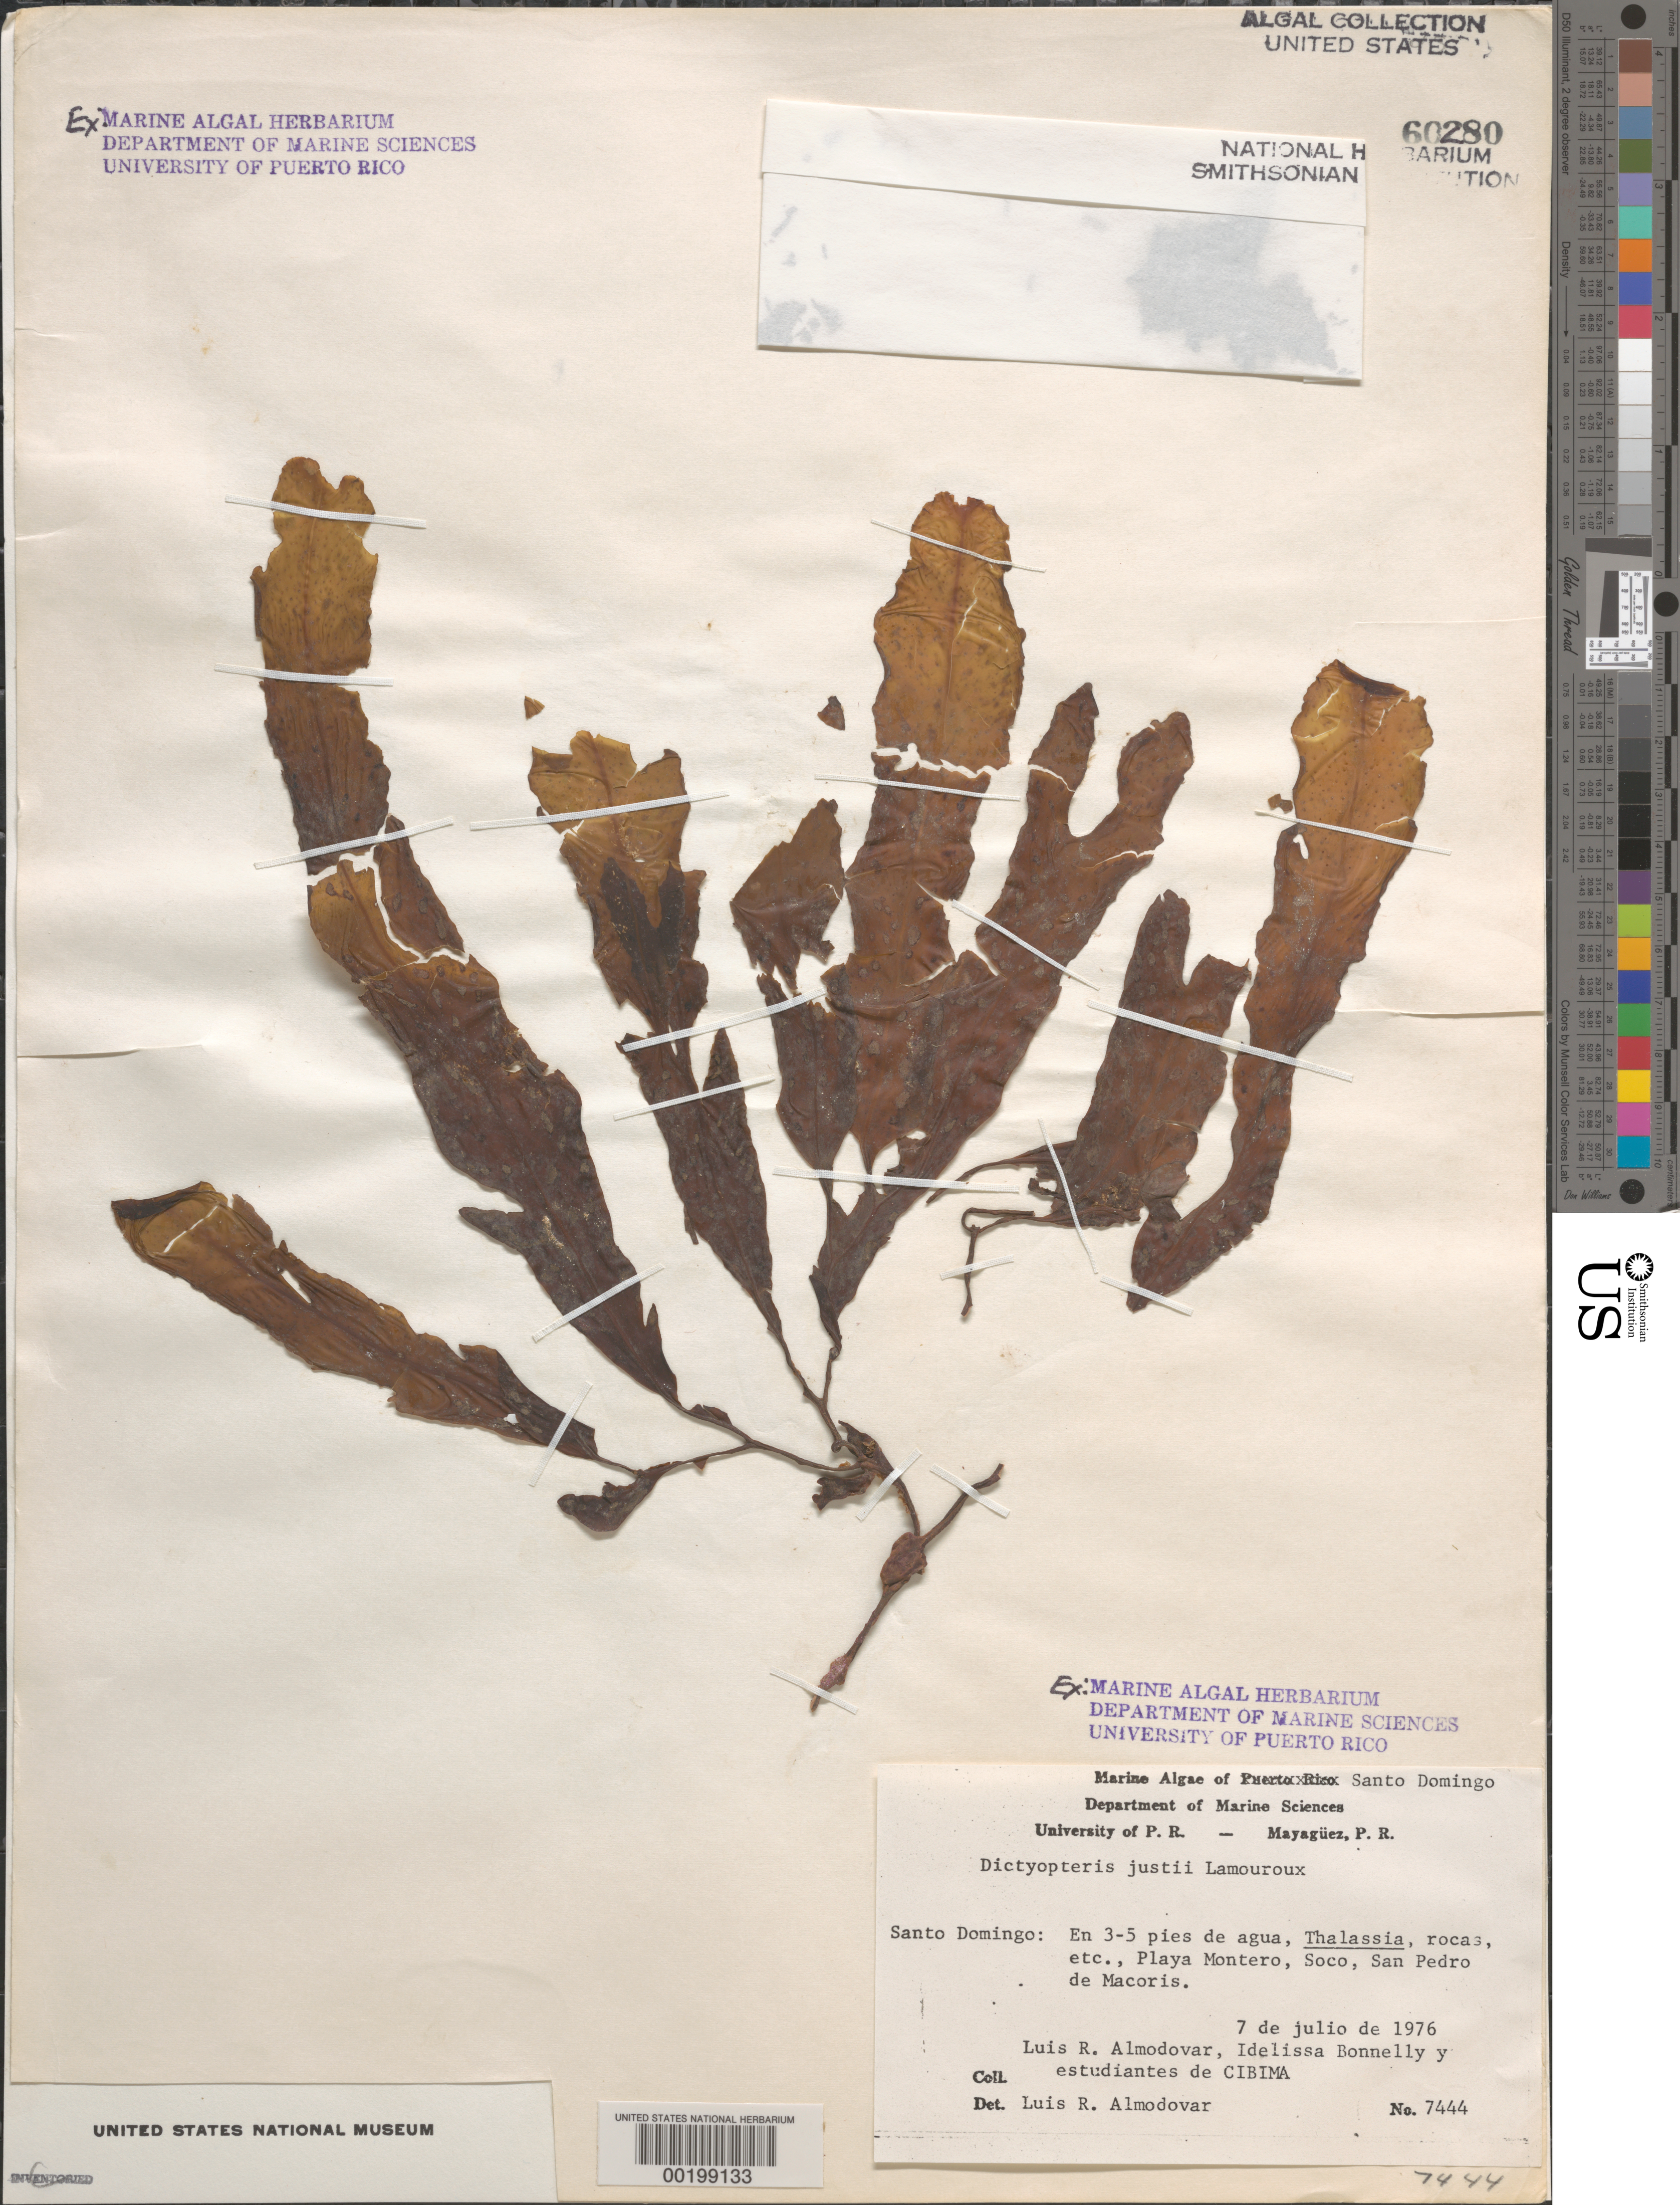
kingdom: Chromista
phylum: Ochrophyta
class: Phaeophyceae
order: Dictyotales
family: Dictyotaceae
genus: Dictyopteris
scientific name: Dictyopteris justii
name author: J.V.Lamouroux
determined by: Almodovar, L. R.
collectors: L. Almodovar, I. Bonnelly & Cibima Students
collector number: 7444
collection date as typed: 07 Jul 1976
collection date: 1976-07-07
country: Dominican Republic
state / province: San Pedro de Macorís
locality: Playa Montero, Soco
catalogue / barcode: US 60280